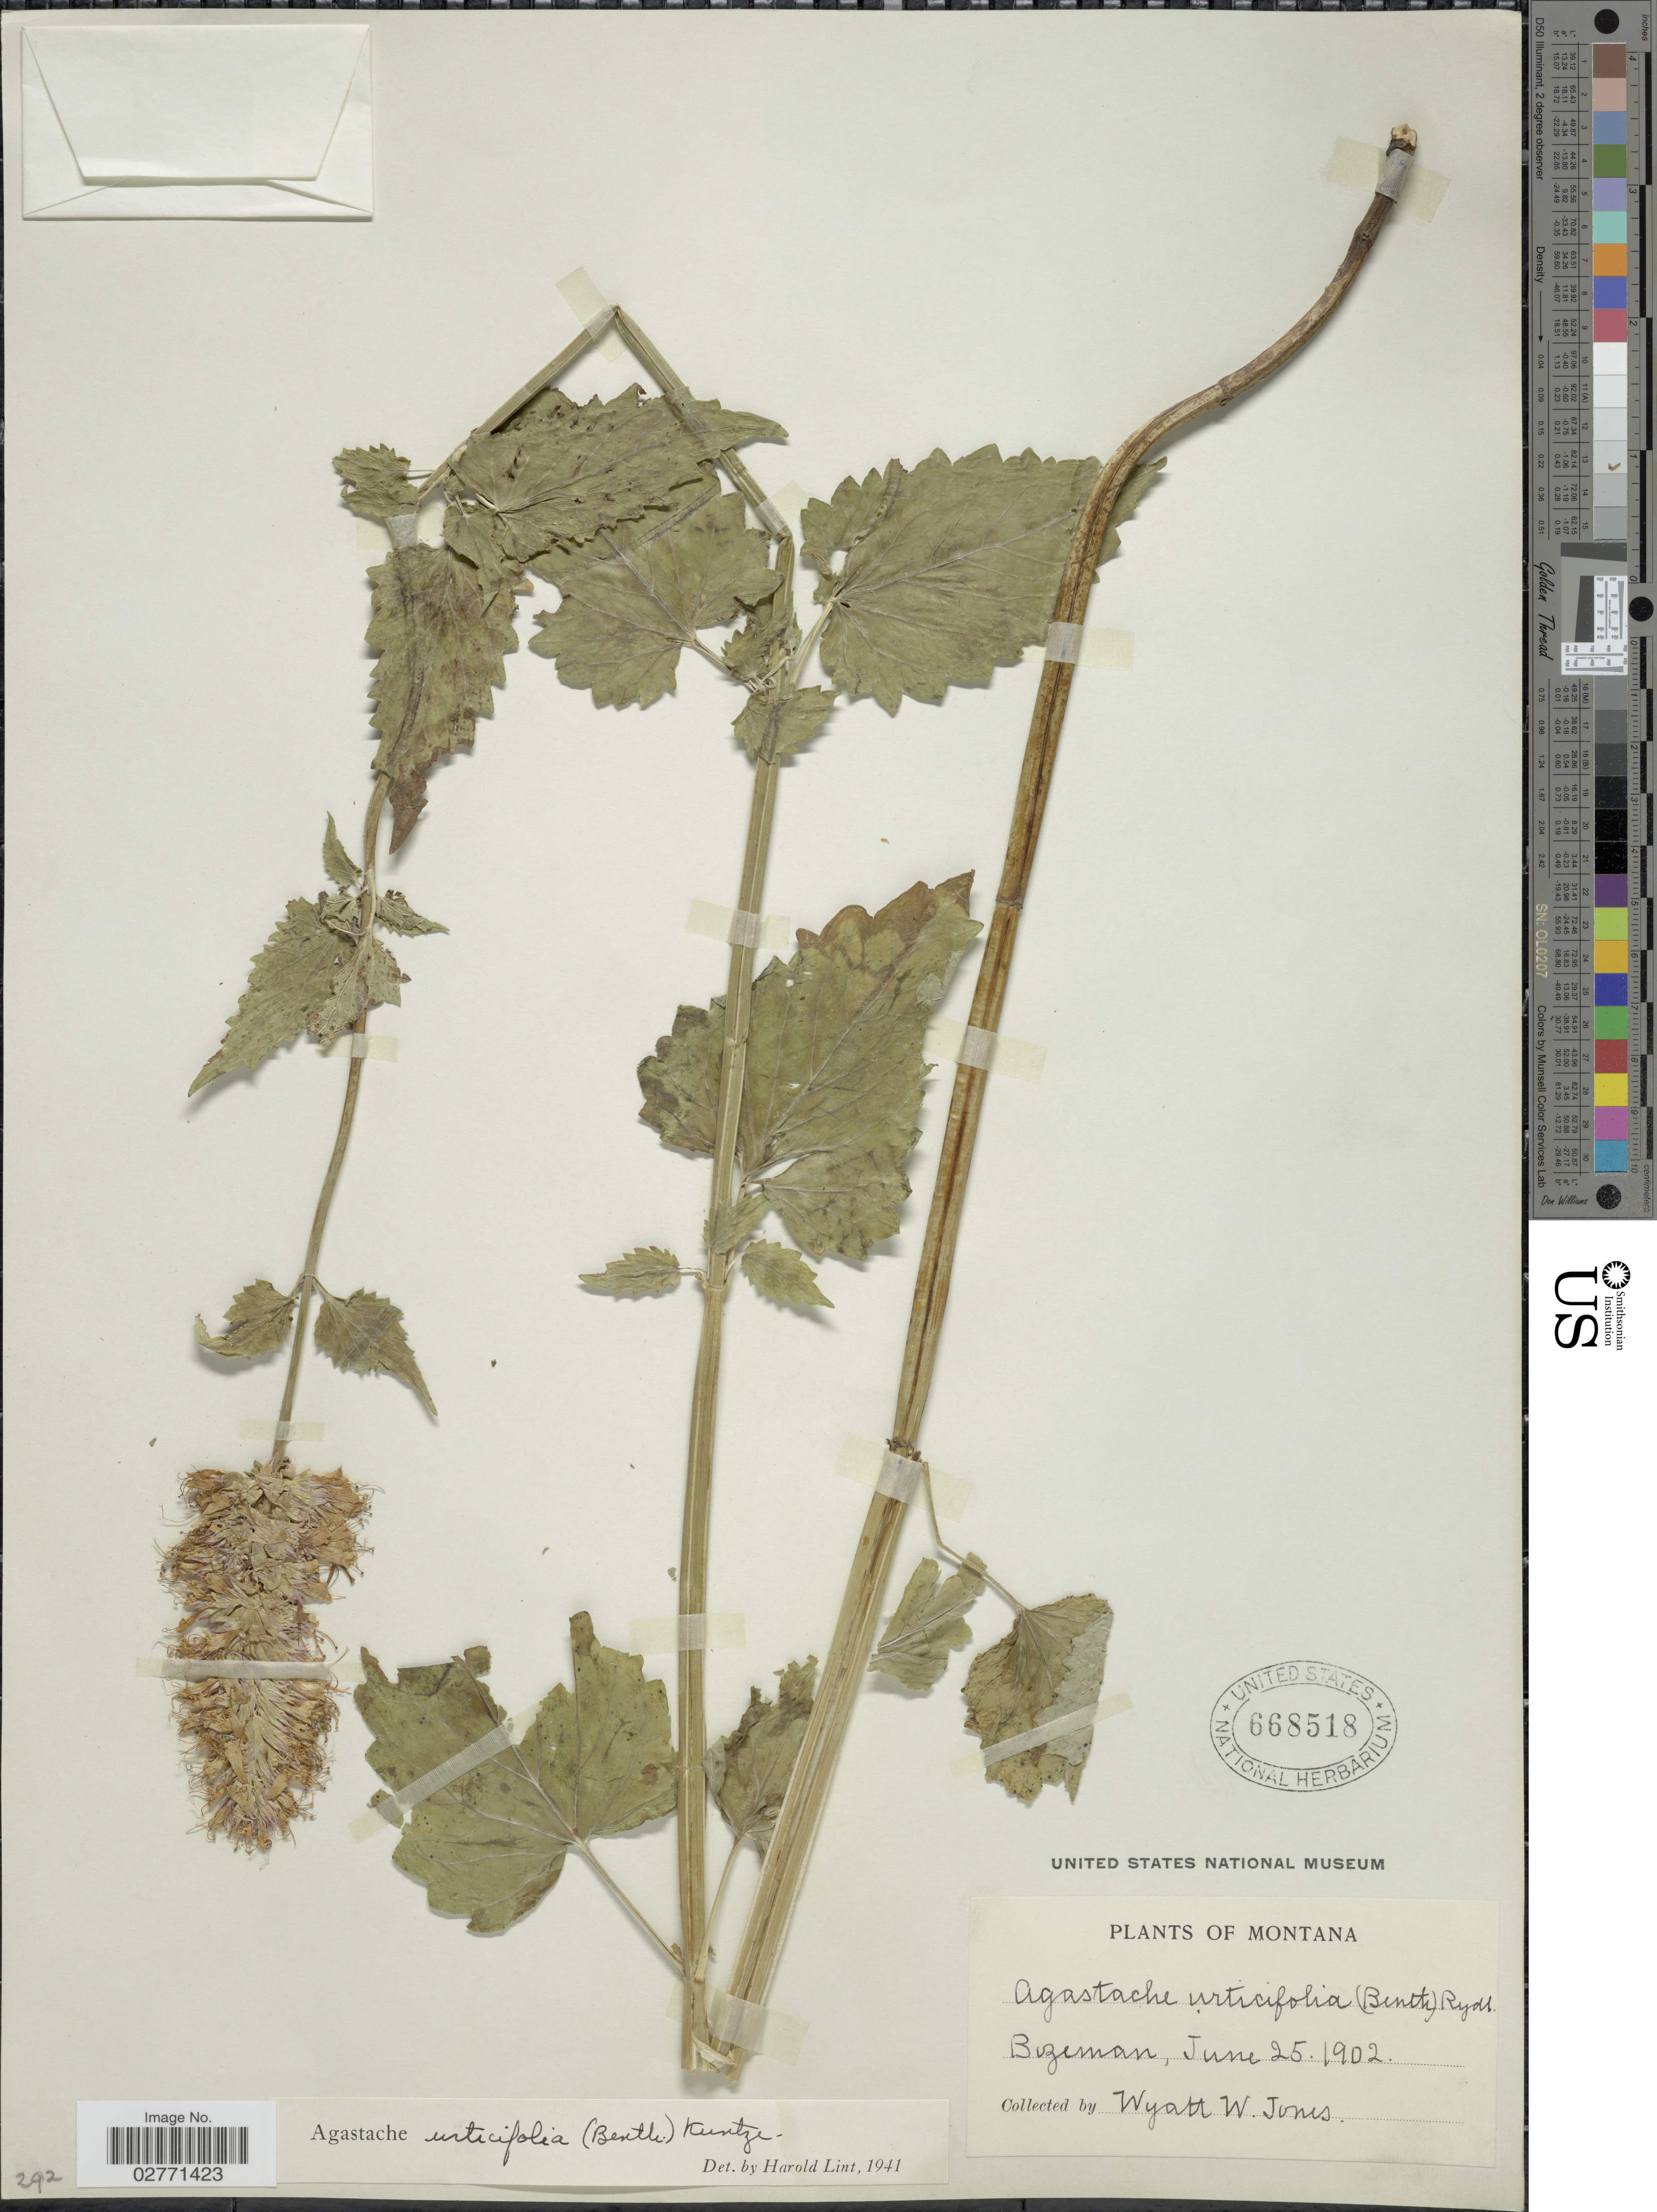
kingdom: Plantae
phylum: Tracheophyta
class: Magnoliopsida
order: Lamiales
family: Lamiaceae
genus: Agastache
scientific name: Agastache urticifolia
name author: (Benth.) Kuntze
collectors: W. W. Jones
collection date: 1902-06-25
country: United States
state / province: Montana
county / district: Gallatin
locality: Bozeman.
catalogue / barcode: US 668518